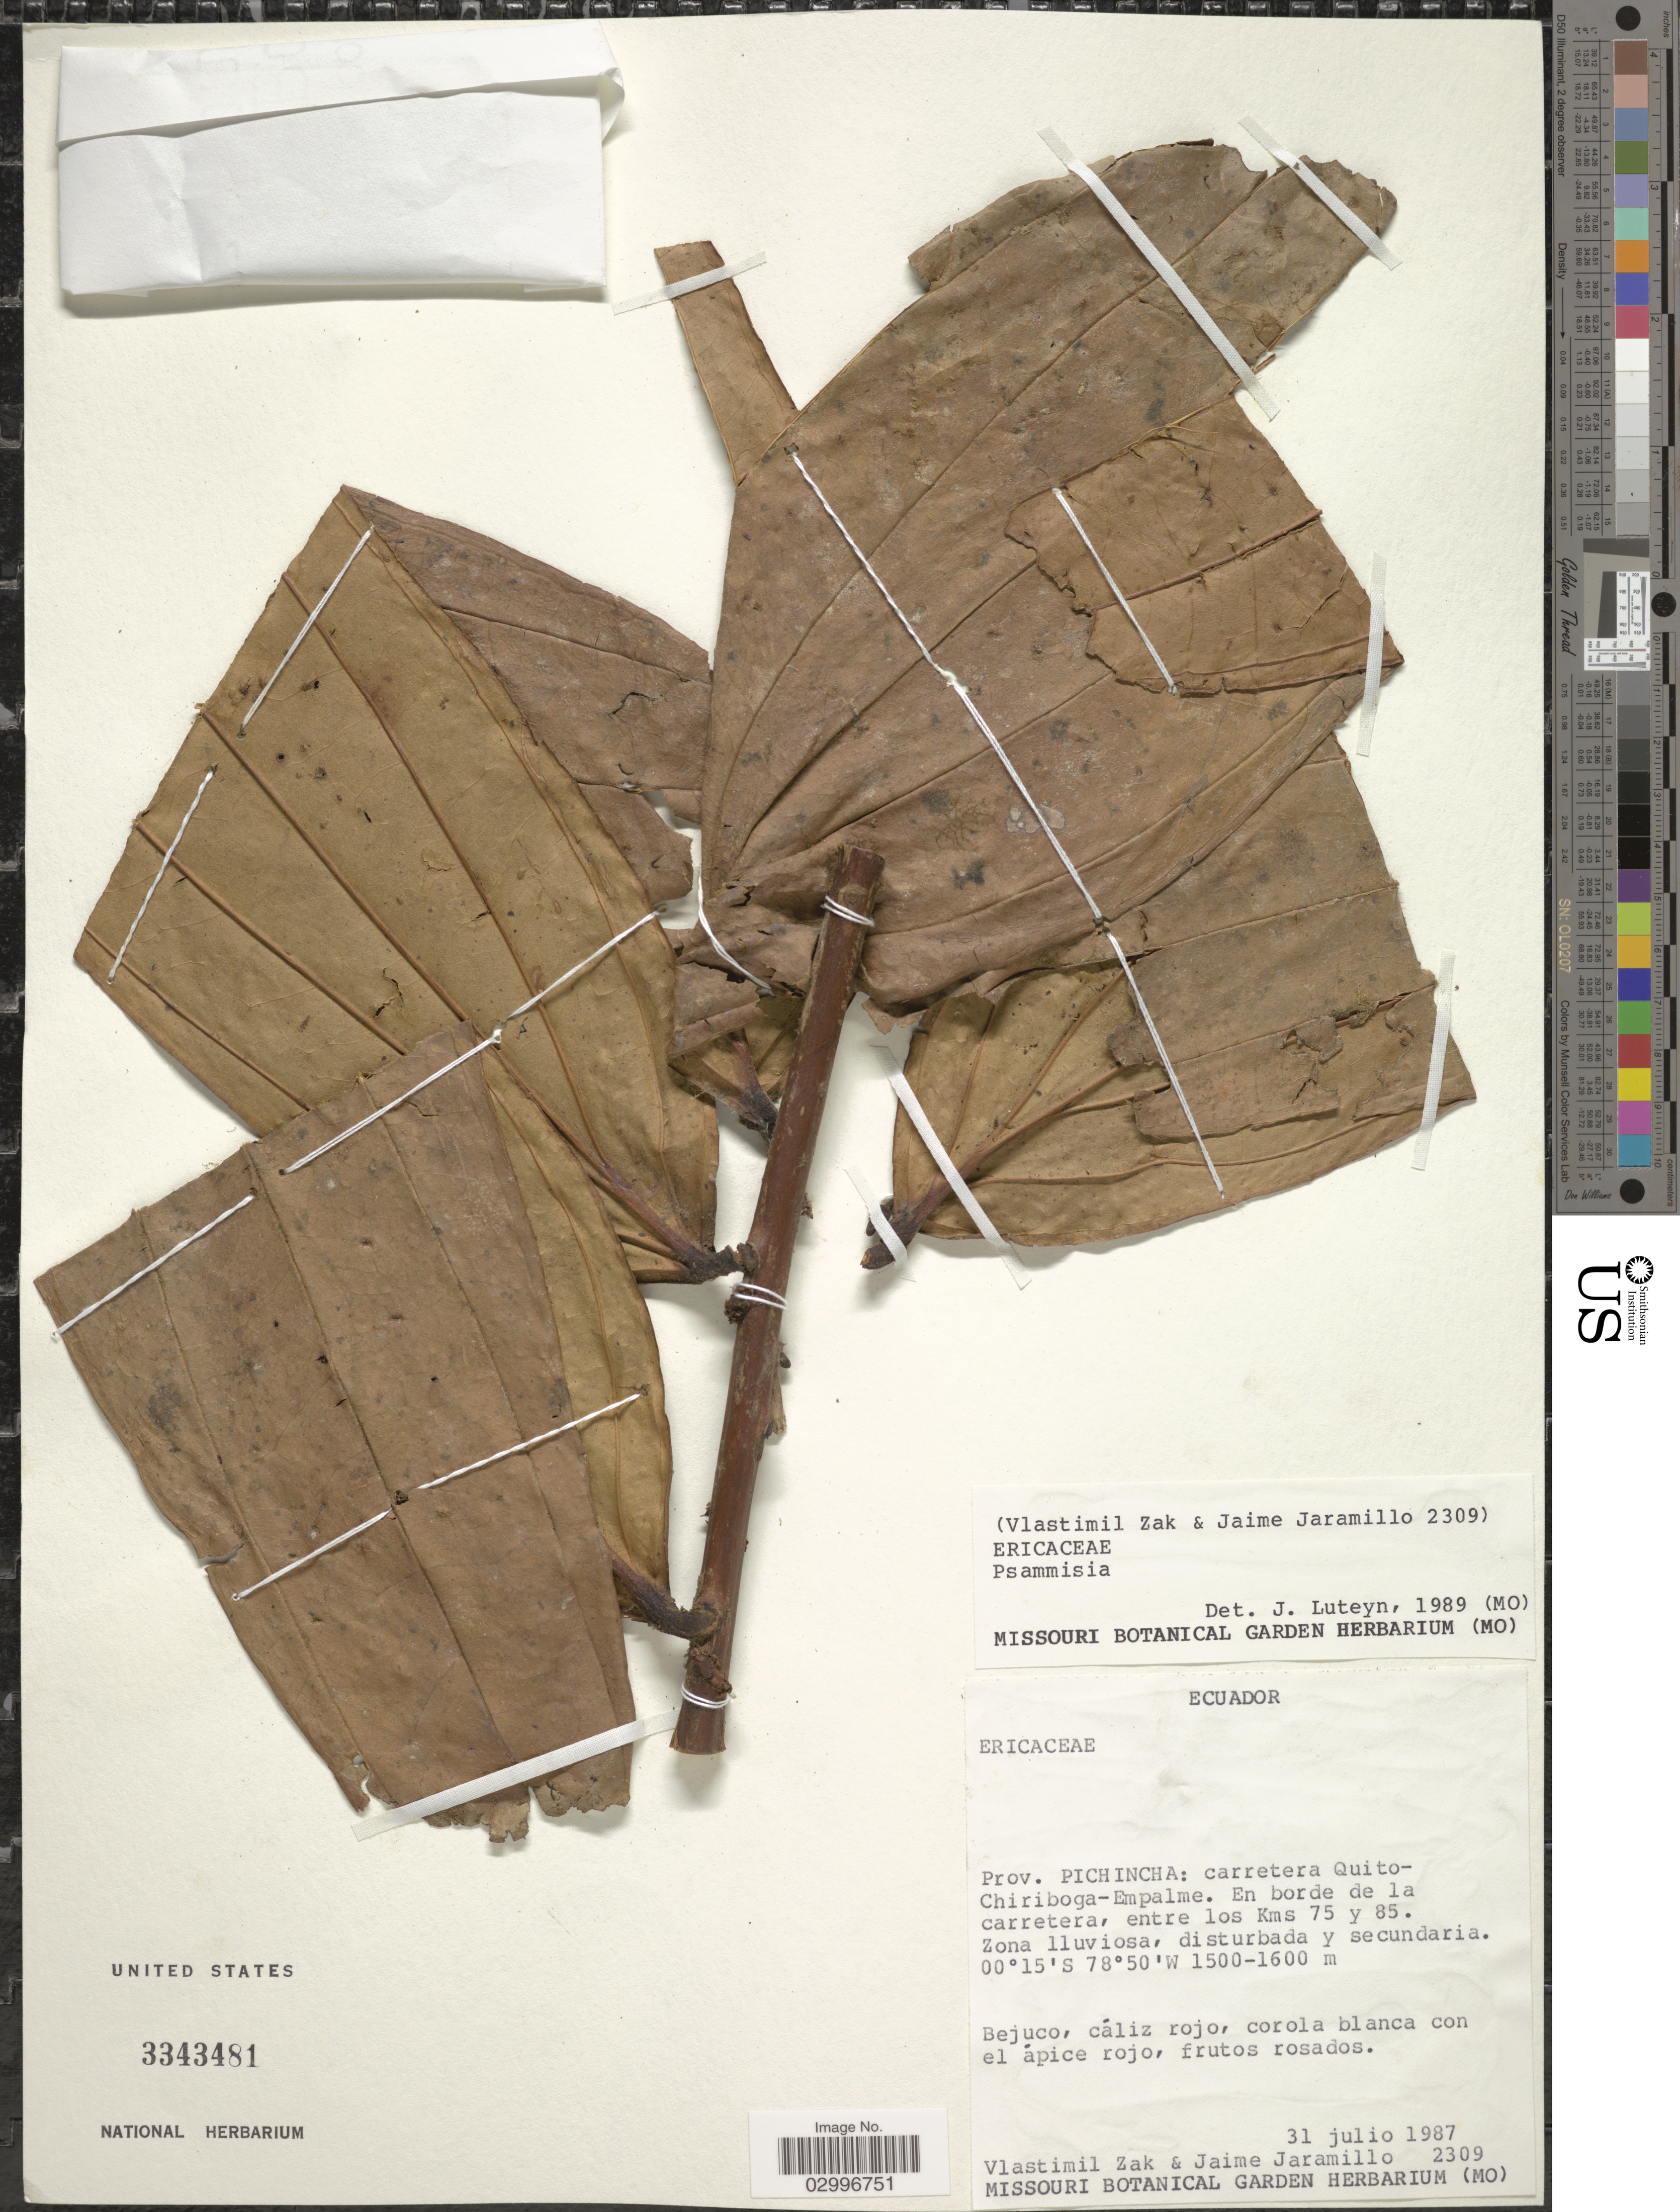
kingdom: Plantae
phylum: Tracheophyta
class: Magnoliopsida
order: Ericales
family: Ericaceae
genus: Psammisia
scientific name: Psammisia sp.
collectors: V. Zak & J. Jaramillo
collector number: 2309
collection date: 1987-07-31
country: Ecuador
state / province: Pichincha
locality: Carretera Quito-Chiriboga-Empalme. En borde de la carretera, entre los Kms 75 y 85.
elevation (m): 1500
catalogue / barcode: US 3343481